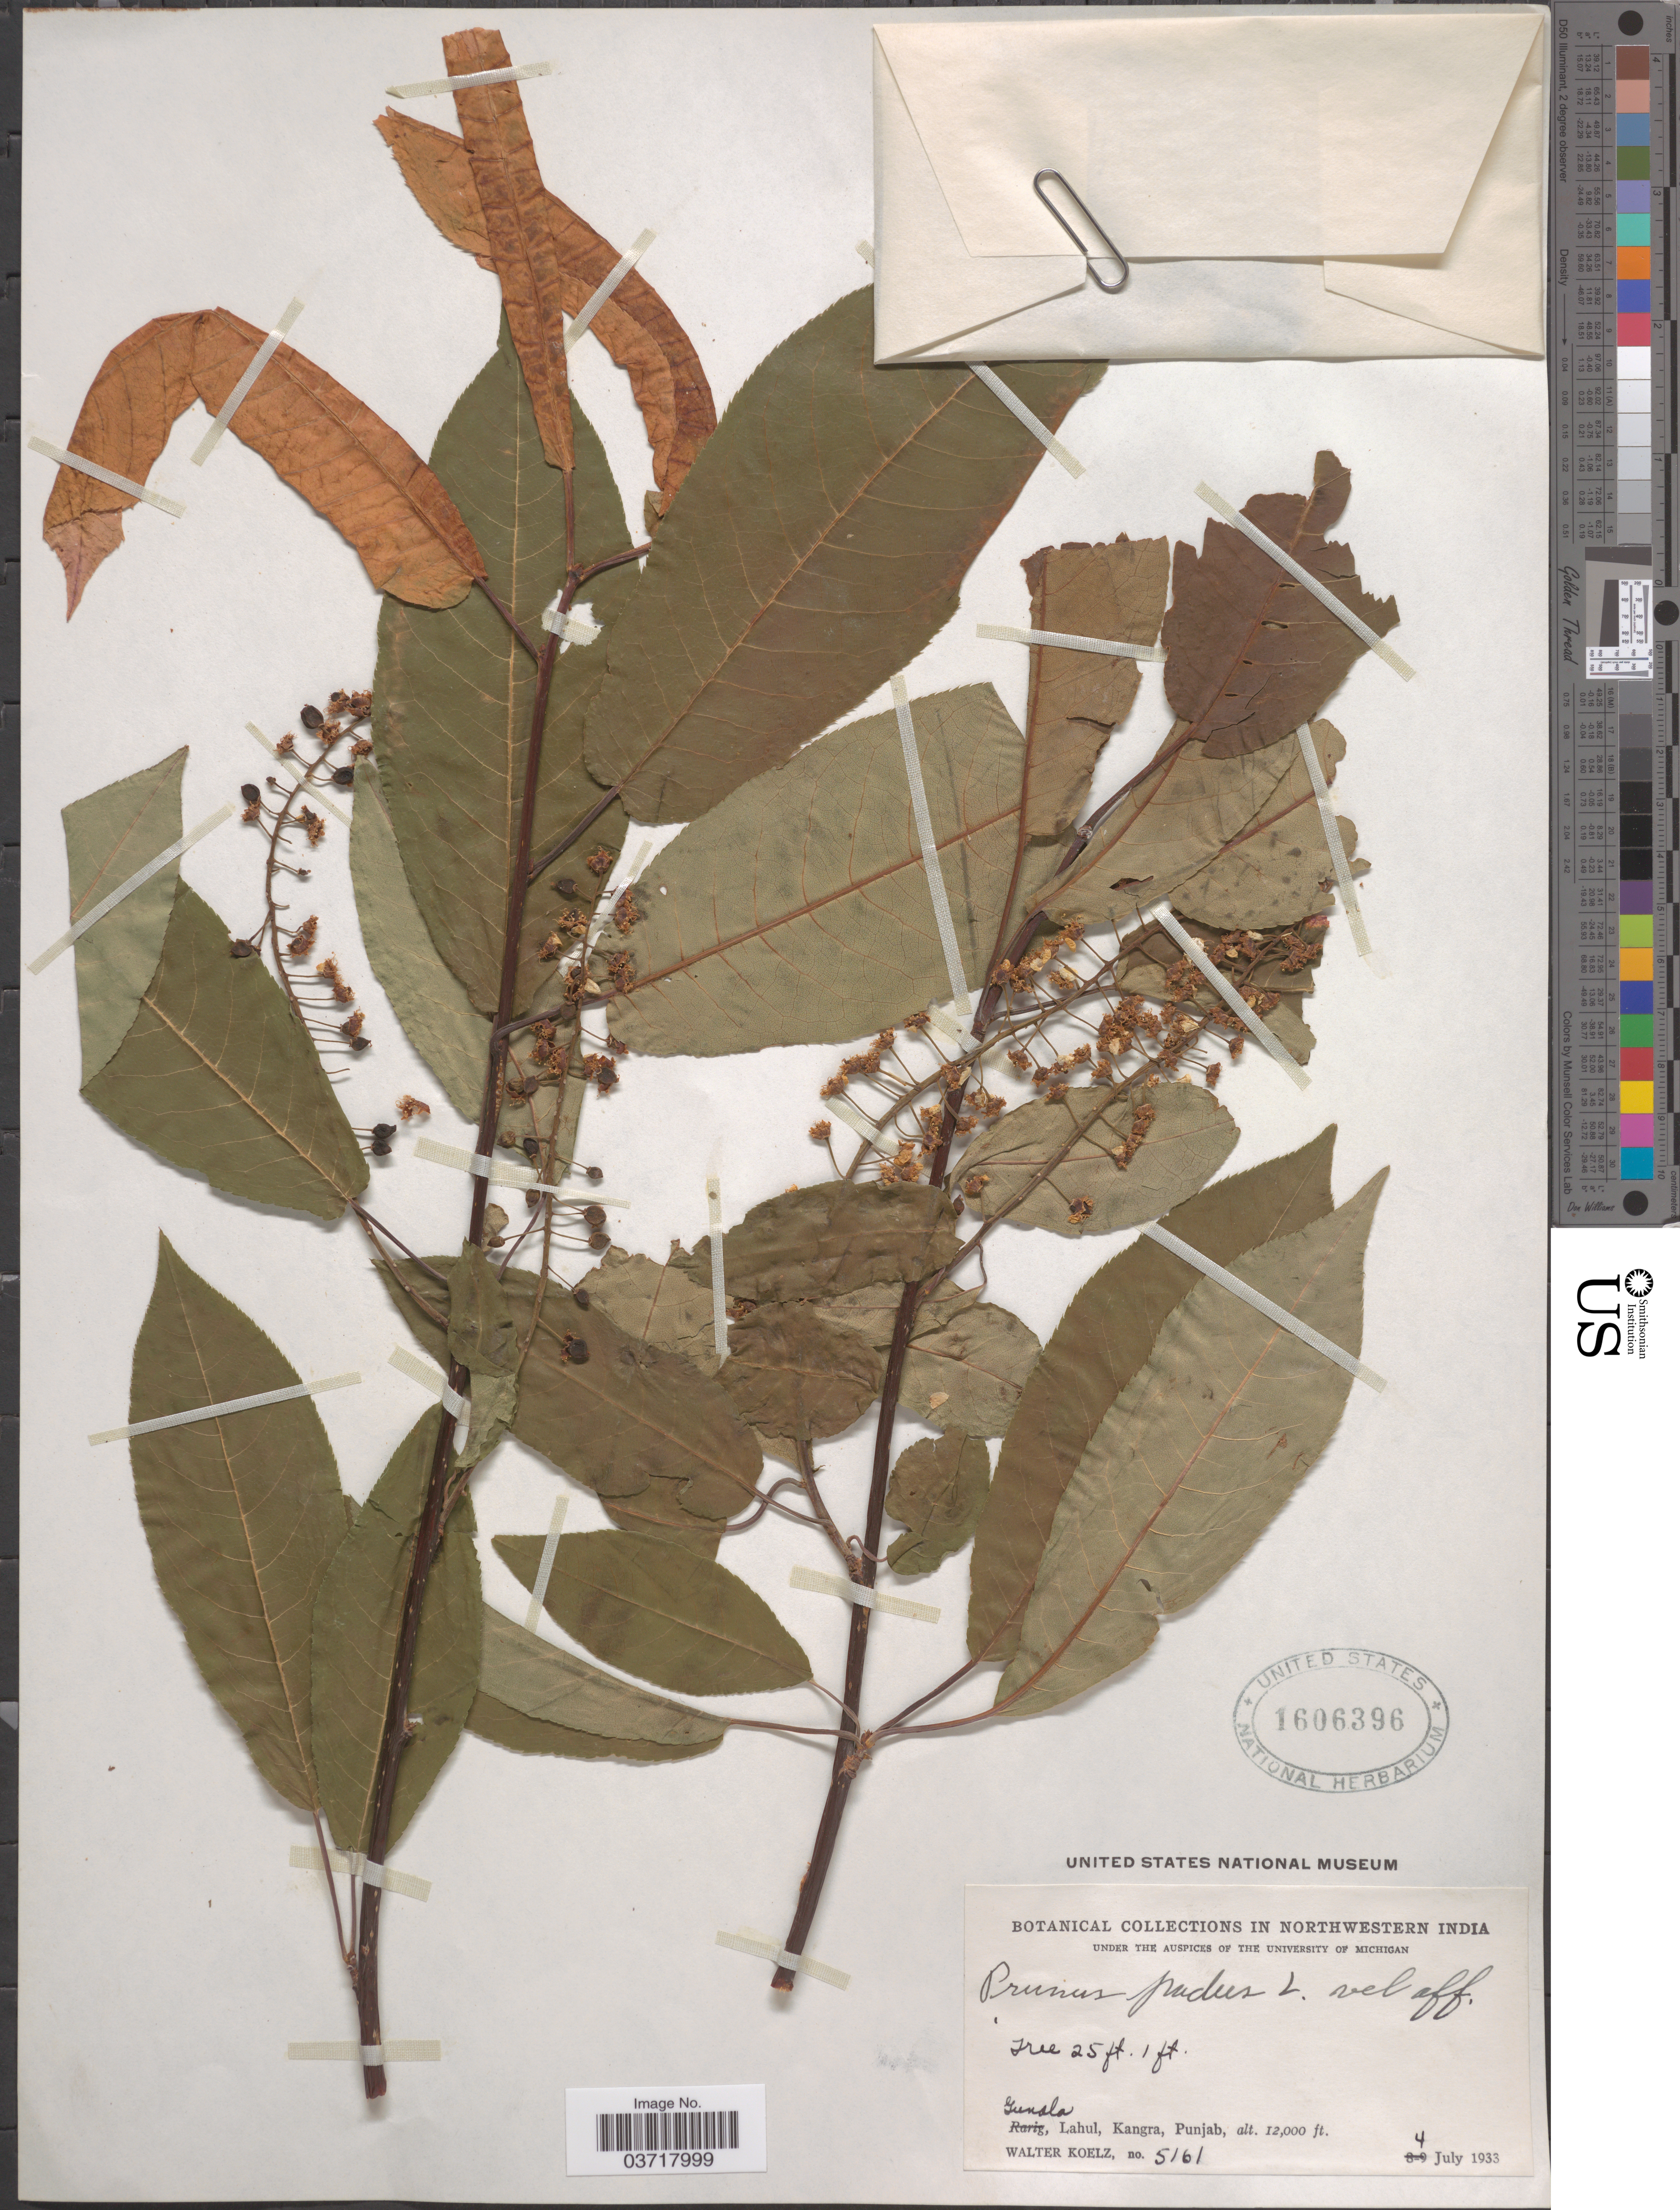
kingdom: Plantae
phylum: Tracheophyta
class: Magnoliopsida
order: Rosales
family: Rosaceae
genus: Prunus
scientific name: Prunus padus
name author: L.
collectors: W. N. Koelz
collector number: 5161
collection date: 1933-07-04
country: India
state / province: Punjab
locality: Northwestern India. Gunala, Lahul, Kangra.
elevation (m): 3658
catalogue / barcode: US 1606396